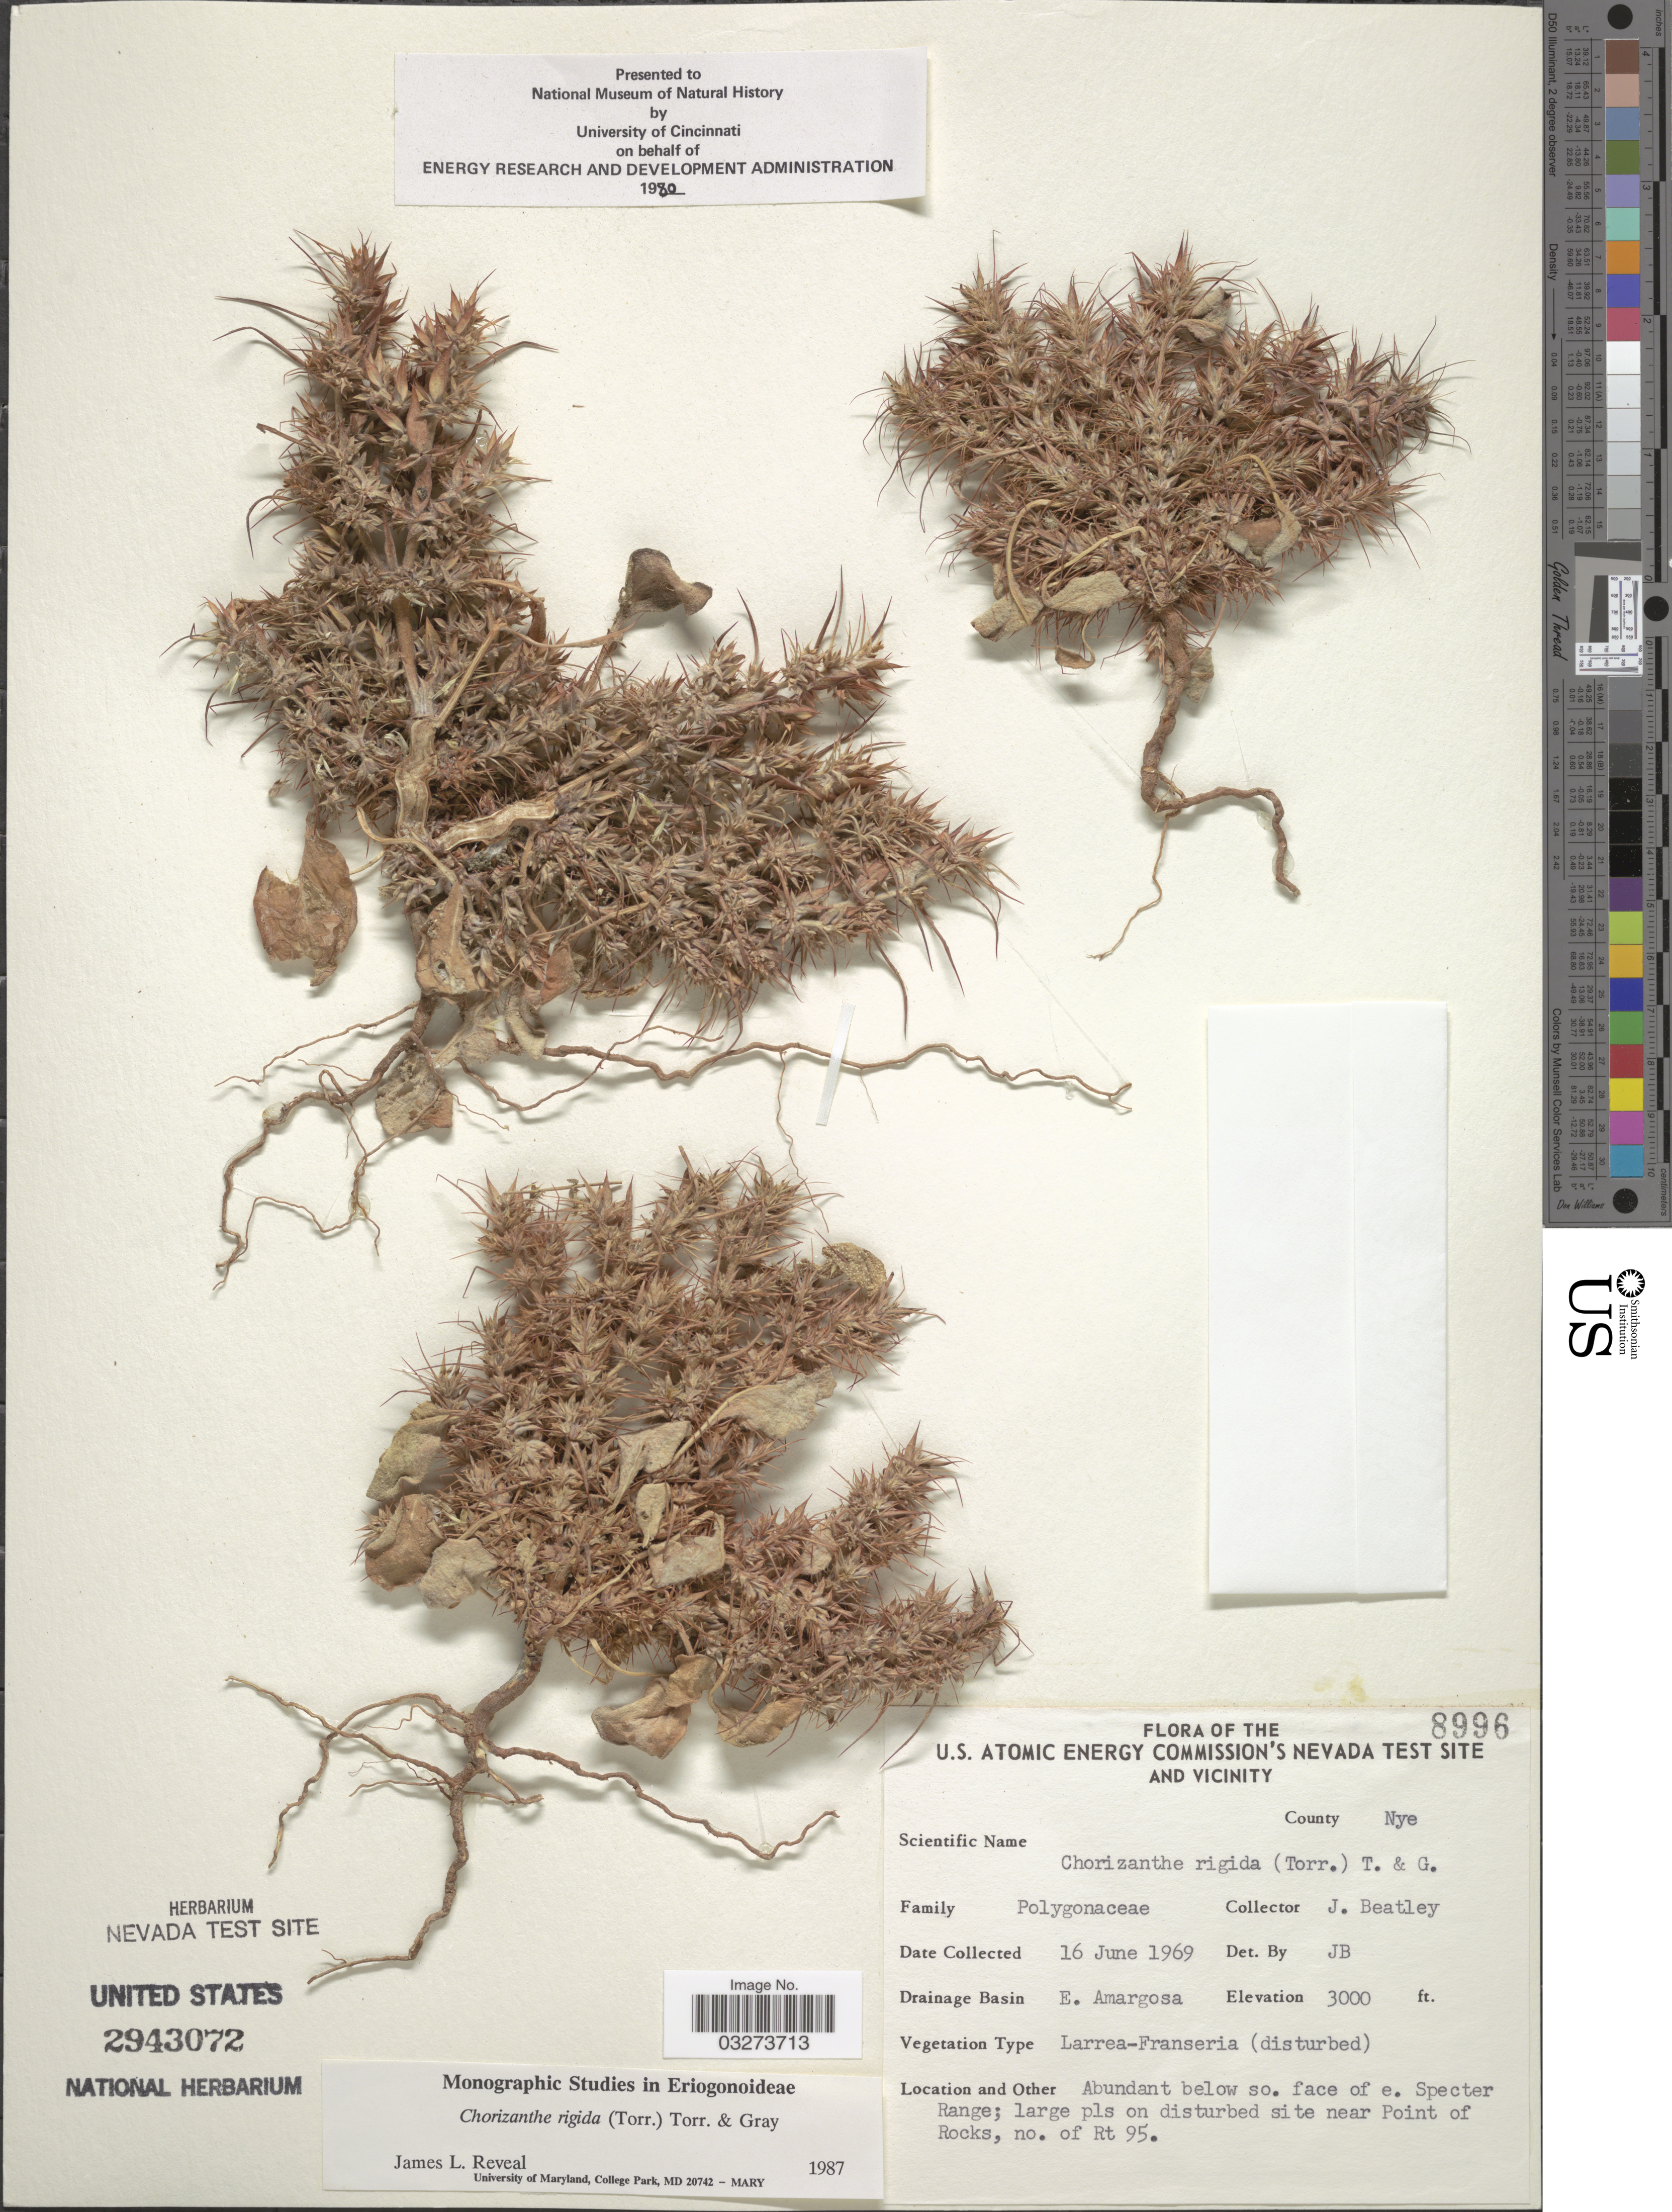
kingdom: Plantae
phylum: Tracheophyta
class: Magnoliopsida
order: Caryophyllales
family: Polygonaceae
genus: Chorizanthe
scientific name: Chorizanthe rigida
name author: (Torr.) Torr. & A. Gray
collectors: J. C. Beatley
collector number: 8996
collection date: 1969-06-16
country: United States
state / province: Nevada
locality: U.S. Atomic Energy Commission's Nevada Test Site and Vicinity, County Nye, Drainage Basin E. Amargosa, Abundant below so. face of e. Specter Range; large pls on disturbed site near Point of Rocks, no. of Rt 95.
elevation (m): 914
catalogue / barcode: US 2943072